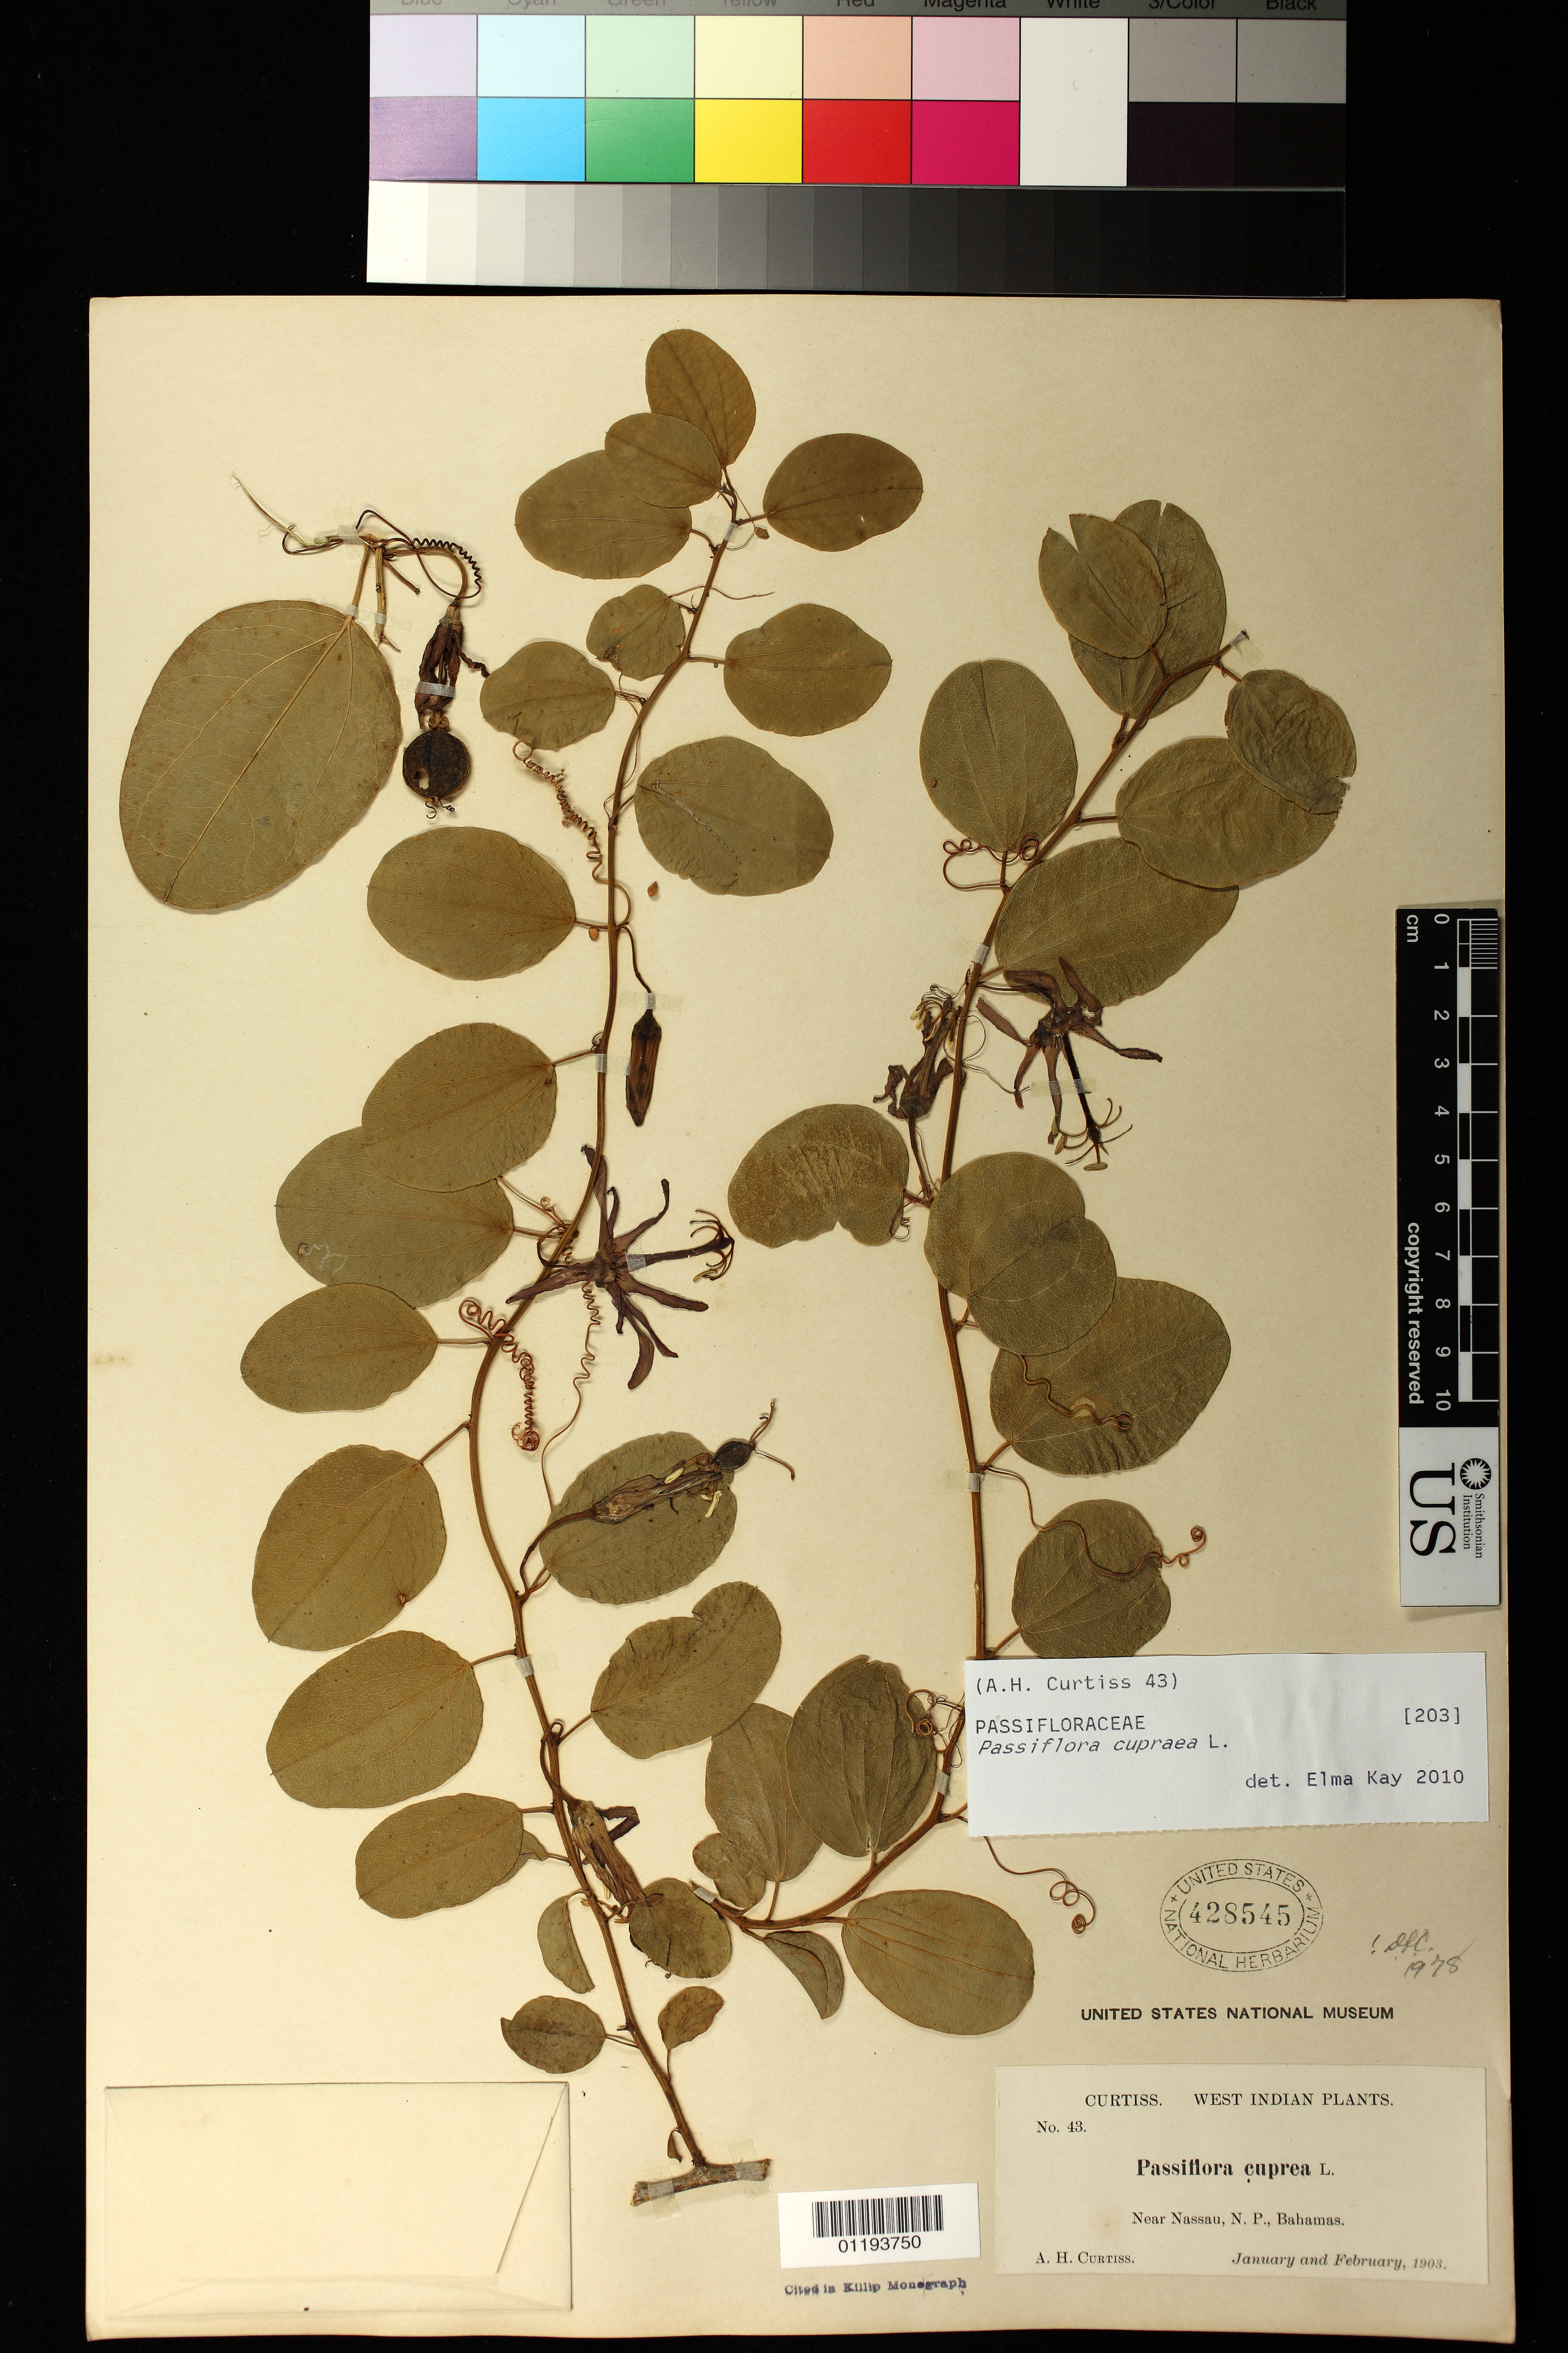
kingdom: Plantae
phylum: Tracheophyta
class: Magnoliopsida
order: Malpighiales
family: Passifloraceae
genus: Passiflora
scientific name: Passiflora cupraea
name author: L.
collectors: A. H. Curtiss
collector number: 43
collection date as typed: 1903-01 1903-02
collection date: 1903-01/1903-02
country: Bahamas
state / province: New Providence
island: New Providence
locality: West Indies, near Nassau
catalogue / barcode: US 428545